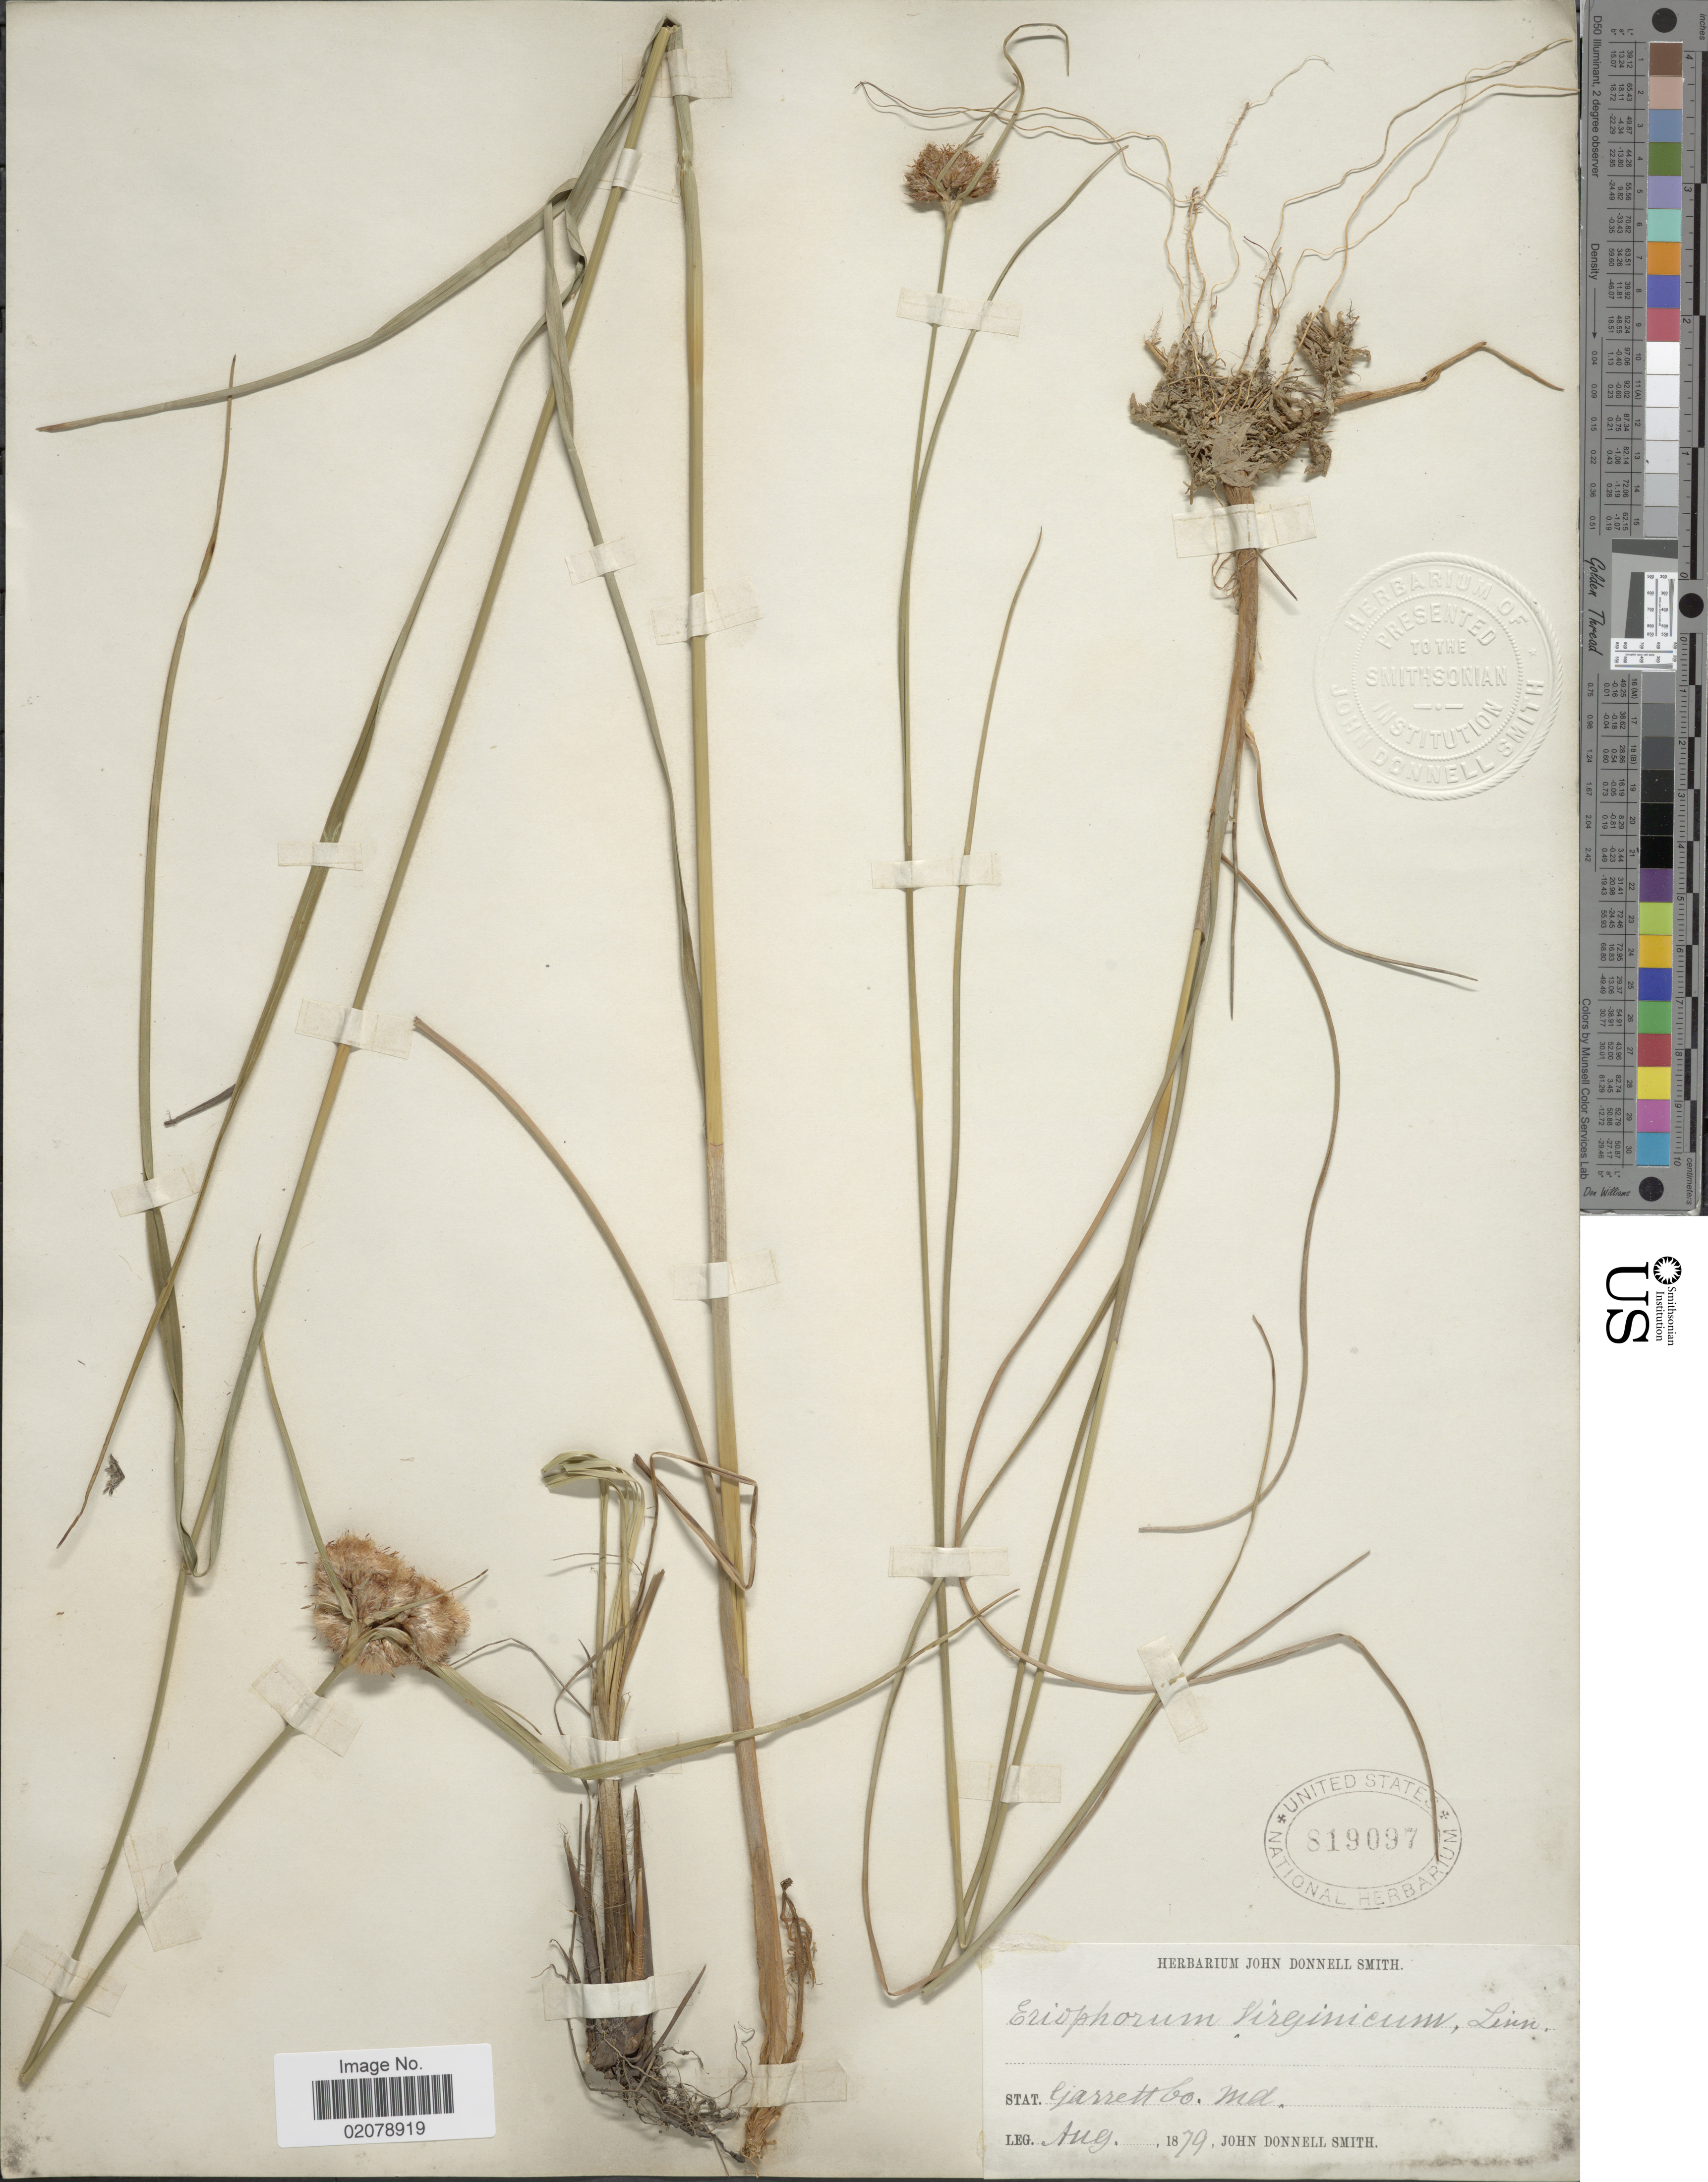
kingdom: Plantae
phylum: Tracheophyta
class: Liliopsida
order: Poales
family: Cyperaceae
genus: Eriophorum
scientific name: Eriophorum virginicum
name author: L.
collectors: J. Donnell Smith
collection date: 1879-08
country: United States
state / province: Maryland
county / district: Garrett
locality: Garrett Co.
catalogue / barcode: US 819097